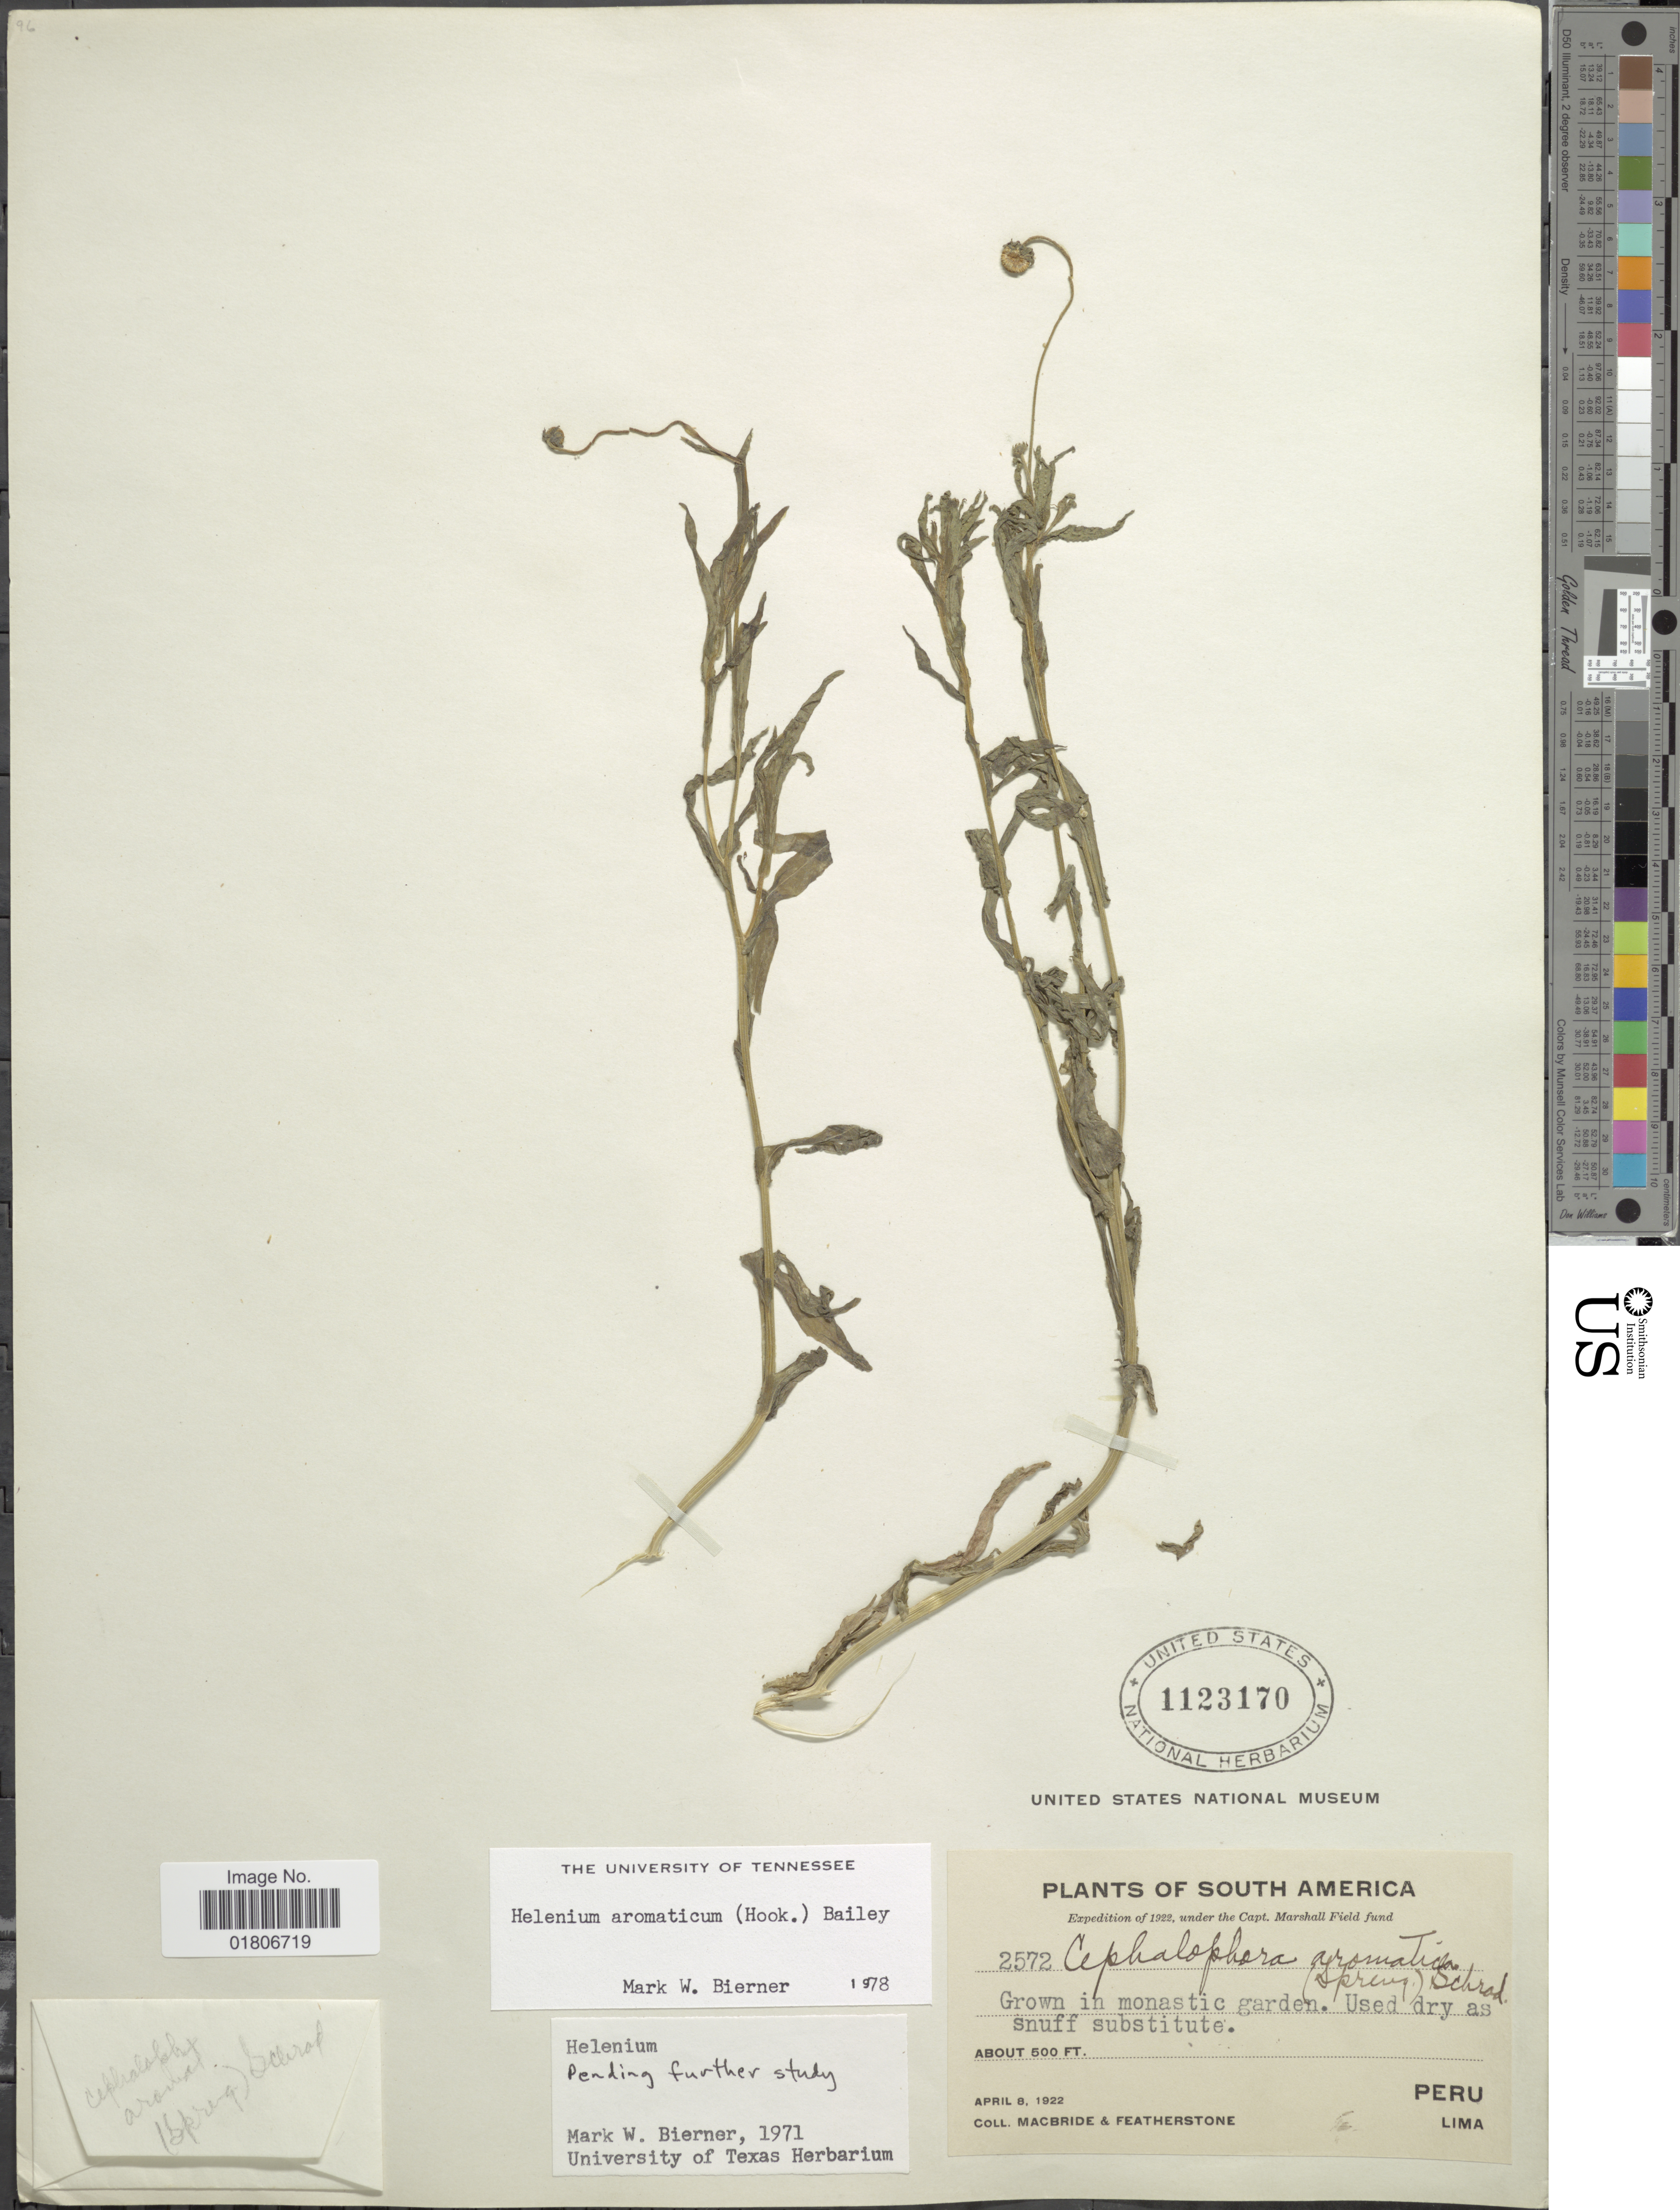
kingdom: Plantae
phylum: Tracheophyta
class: Magnoliopsida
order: Asterales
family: Asteraceae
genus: Helenium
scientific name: Helenium aromaticum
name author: (Hook.) L.H. Bailey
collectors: Macbride, -- & -. Featherstone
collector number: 2572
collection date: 1922-04-08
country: Peru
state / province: Lima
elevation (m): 152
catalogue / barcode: US 1123170